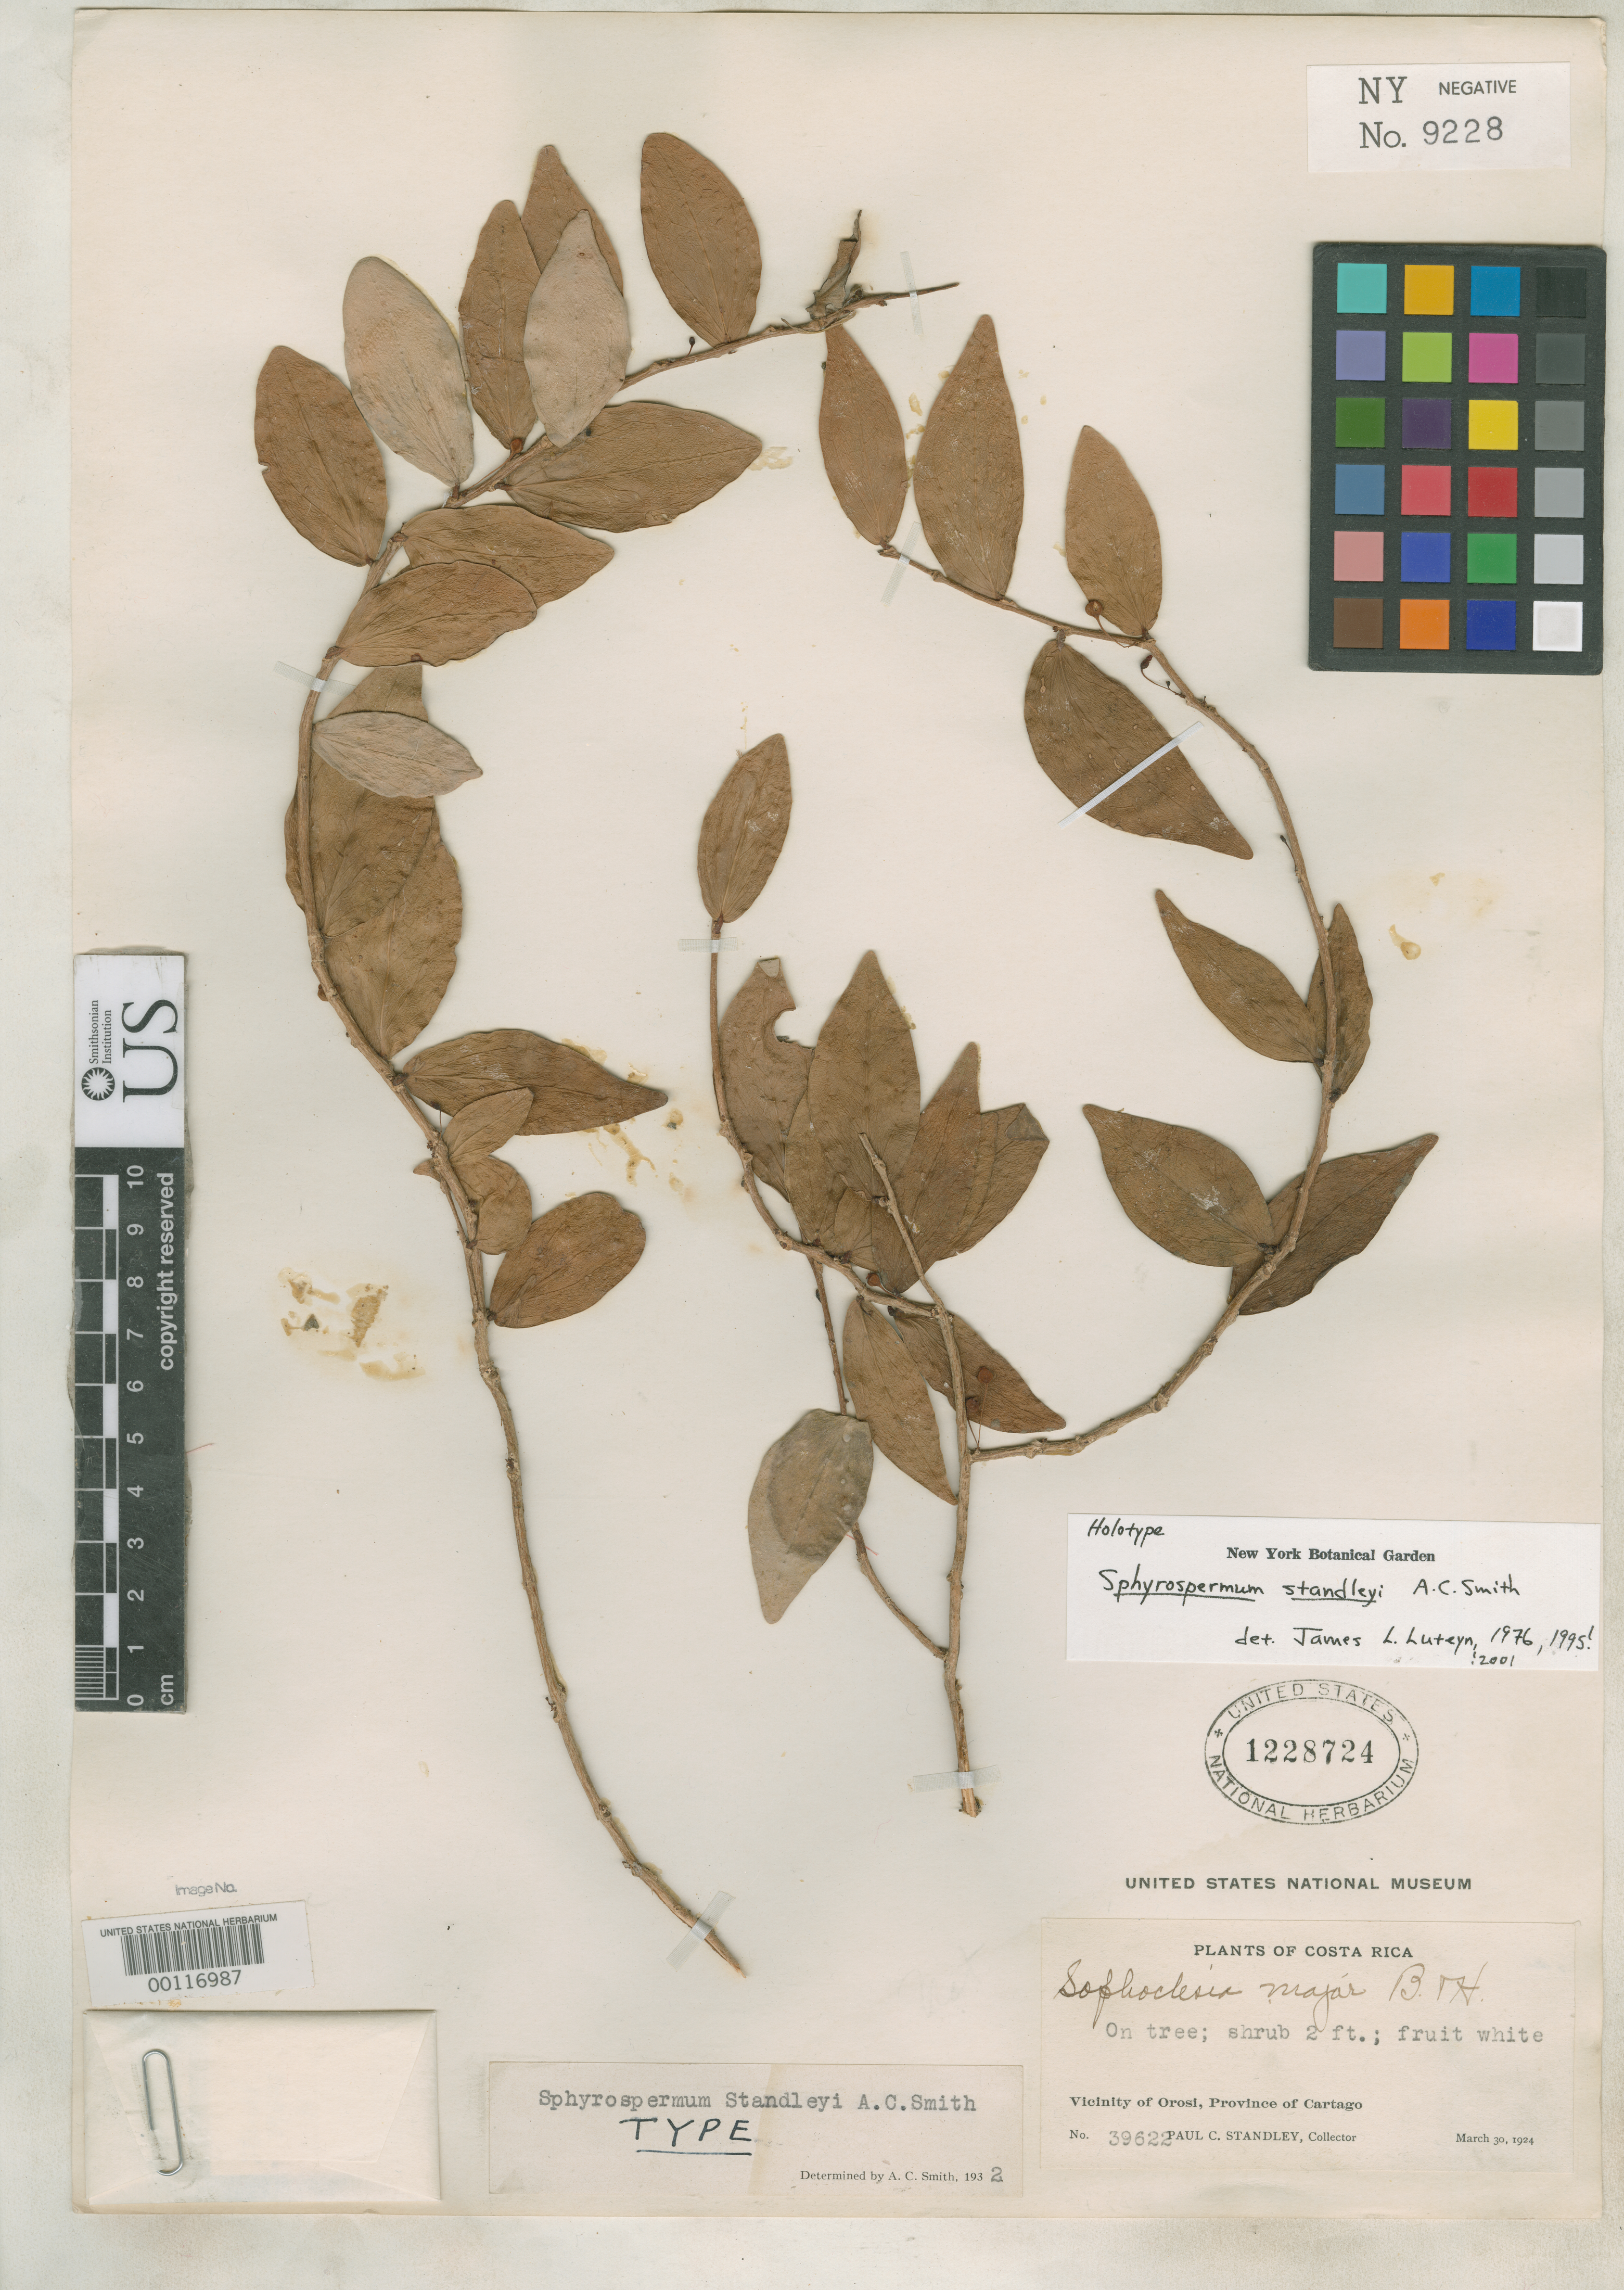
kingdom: Plantae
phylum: Tracheophyta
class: Magnoliopsida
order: Ericales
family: Ericaceae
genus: Sphyrospermum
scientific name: Sphyrospermum standleyi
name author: A.C. Sm.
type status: Holotype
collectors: P. C. Standley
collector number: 39622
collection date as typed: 30 Mar 1924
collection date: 1924-03-30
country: Costa Rica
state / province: Cartago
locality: Vicinity of Orosi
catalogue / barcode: US 1228724